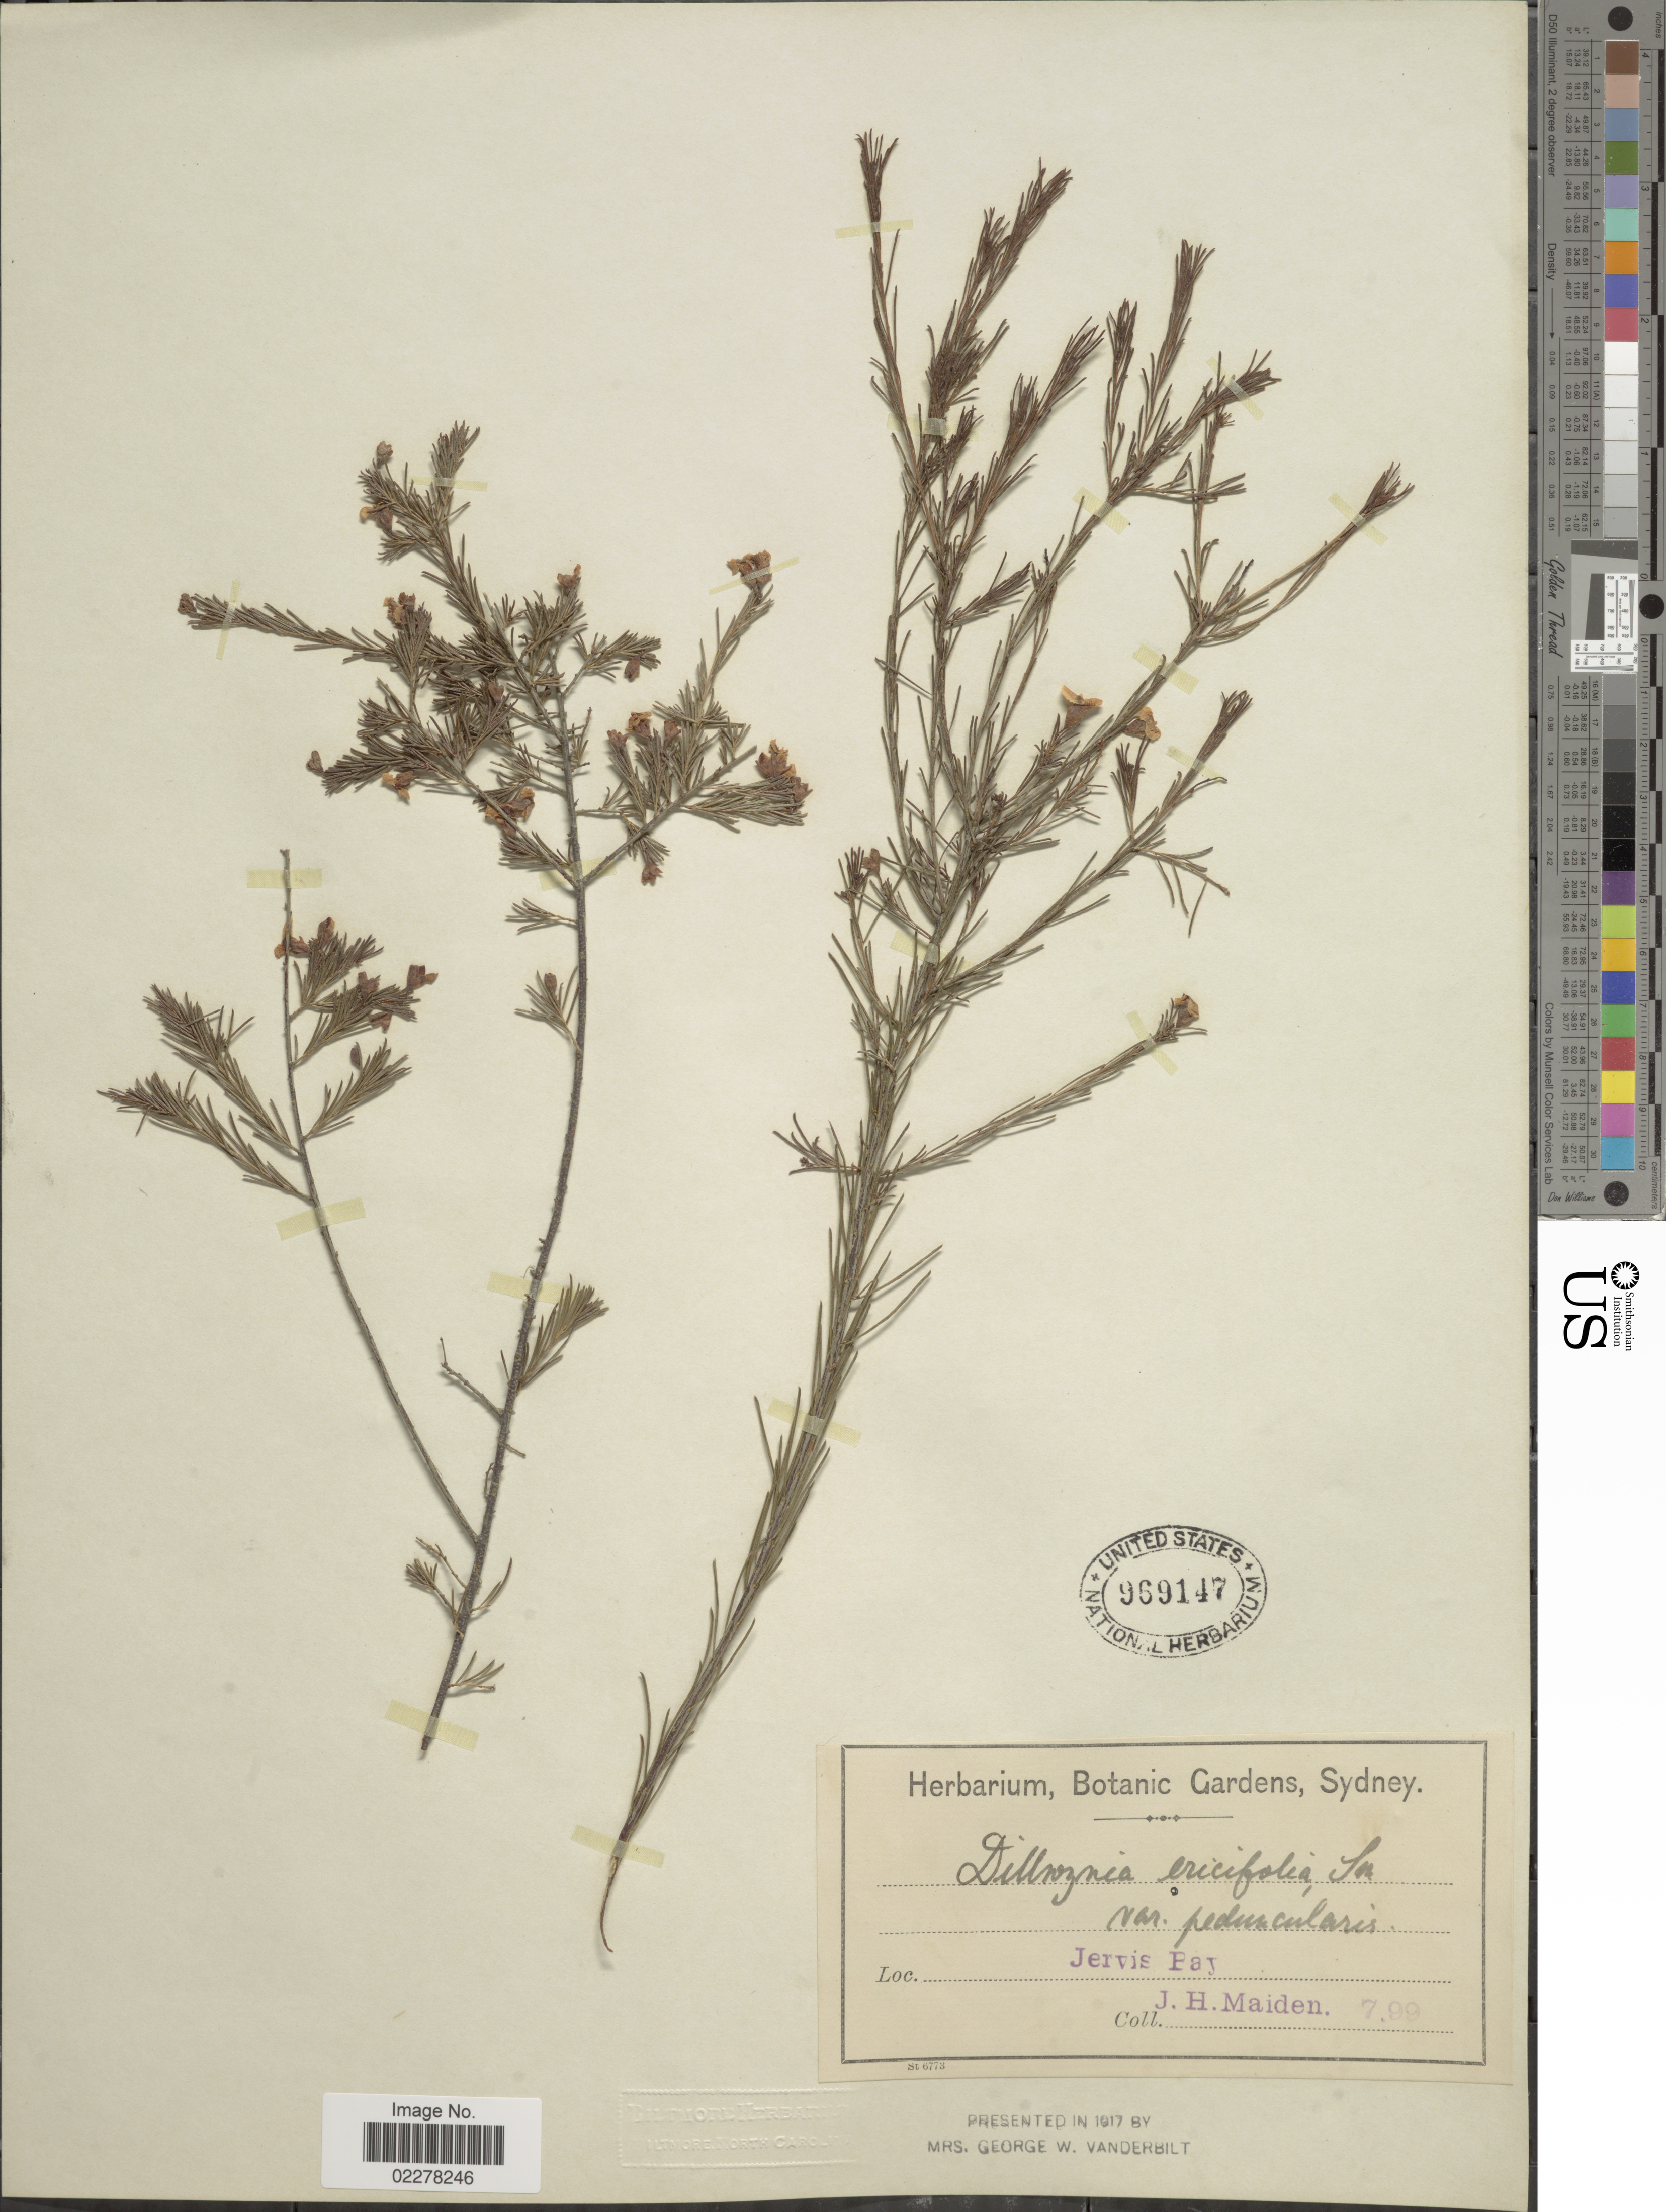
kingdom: Plantae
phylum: Tracheophyta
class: Magnoliopsida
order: Fabales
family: Fabaceae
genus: Dillwynia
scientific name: Dillwynia ericifolia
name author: Sm.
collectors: J. Maiden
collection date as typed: Transcribed d/m/y: /7/99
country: Australia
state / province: New South Wales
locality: Jervis Bay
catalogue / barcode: US 969147